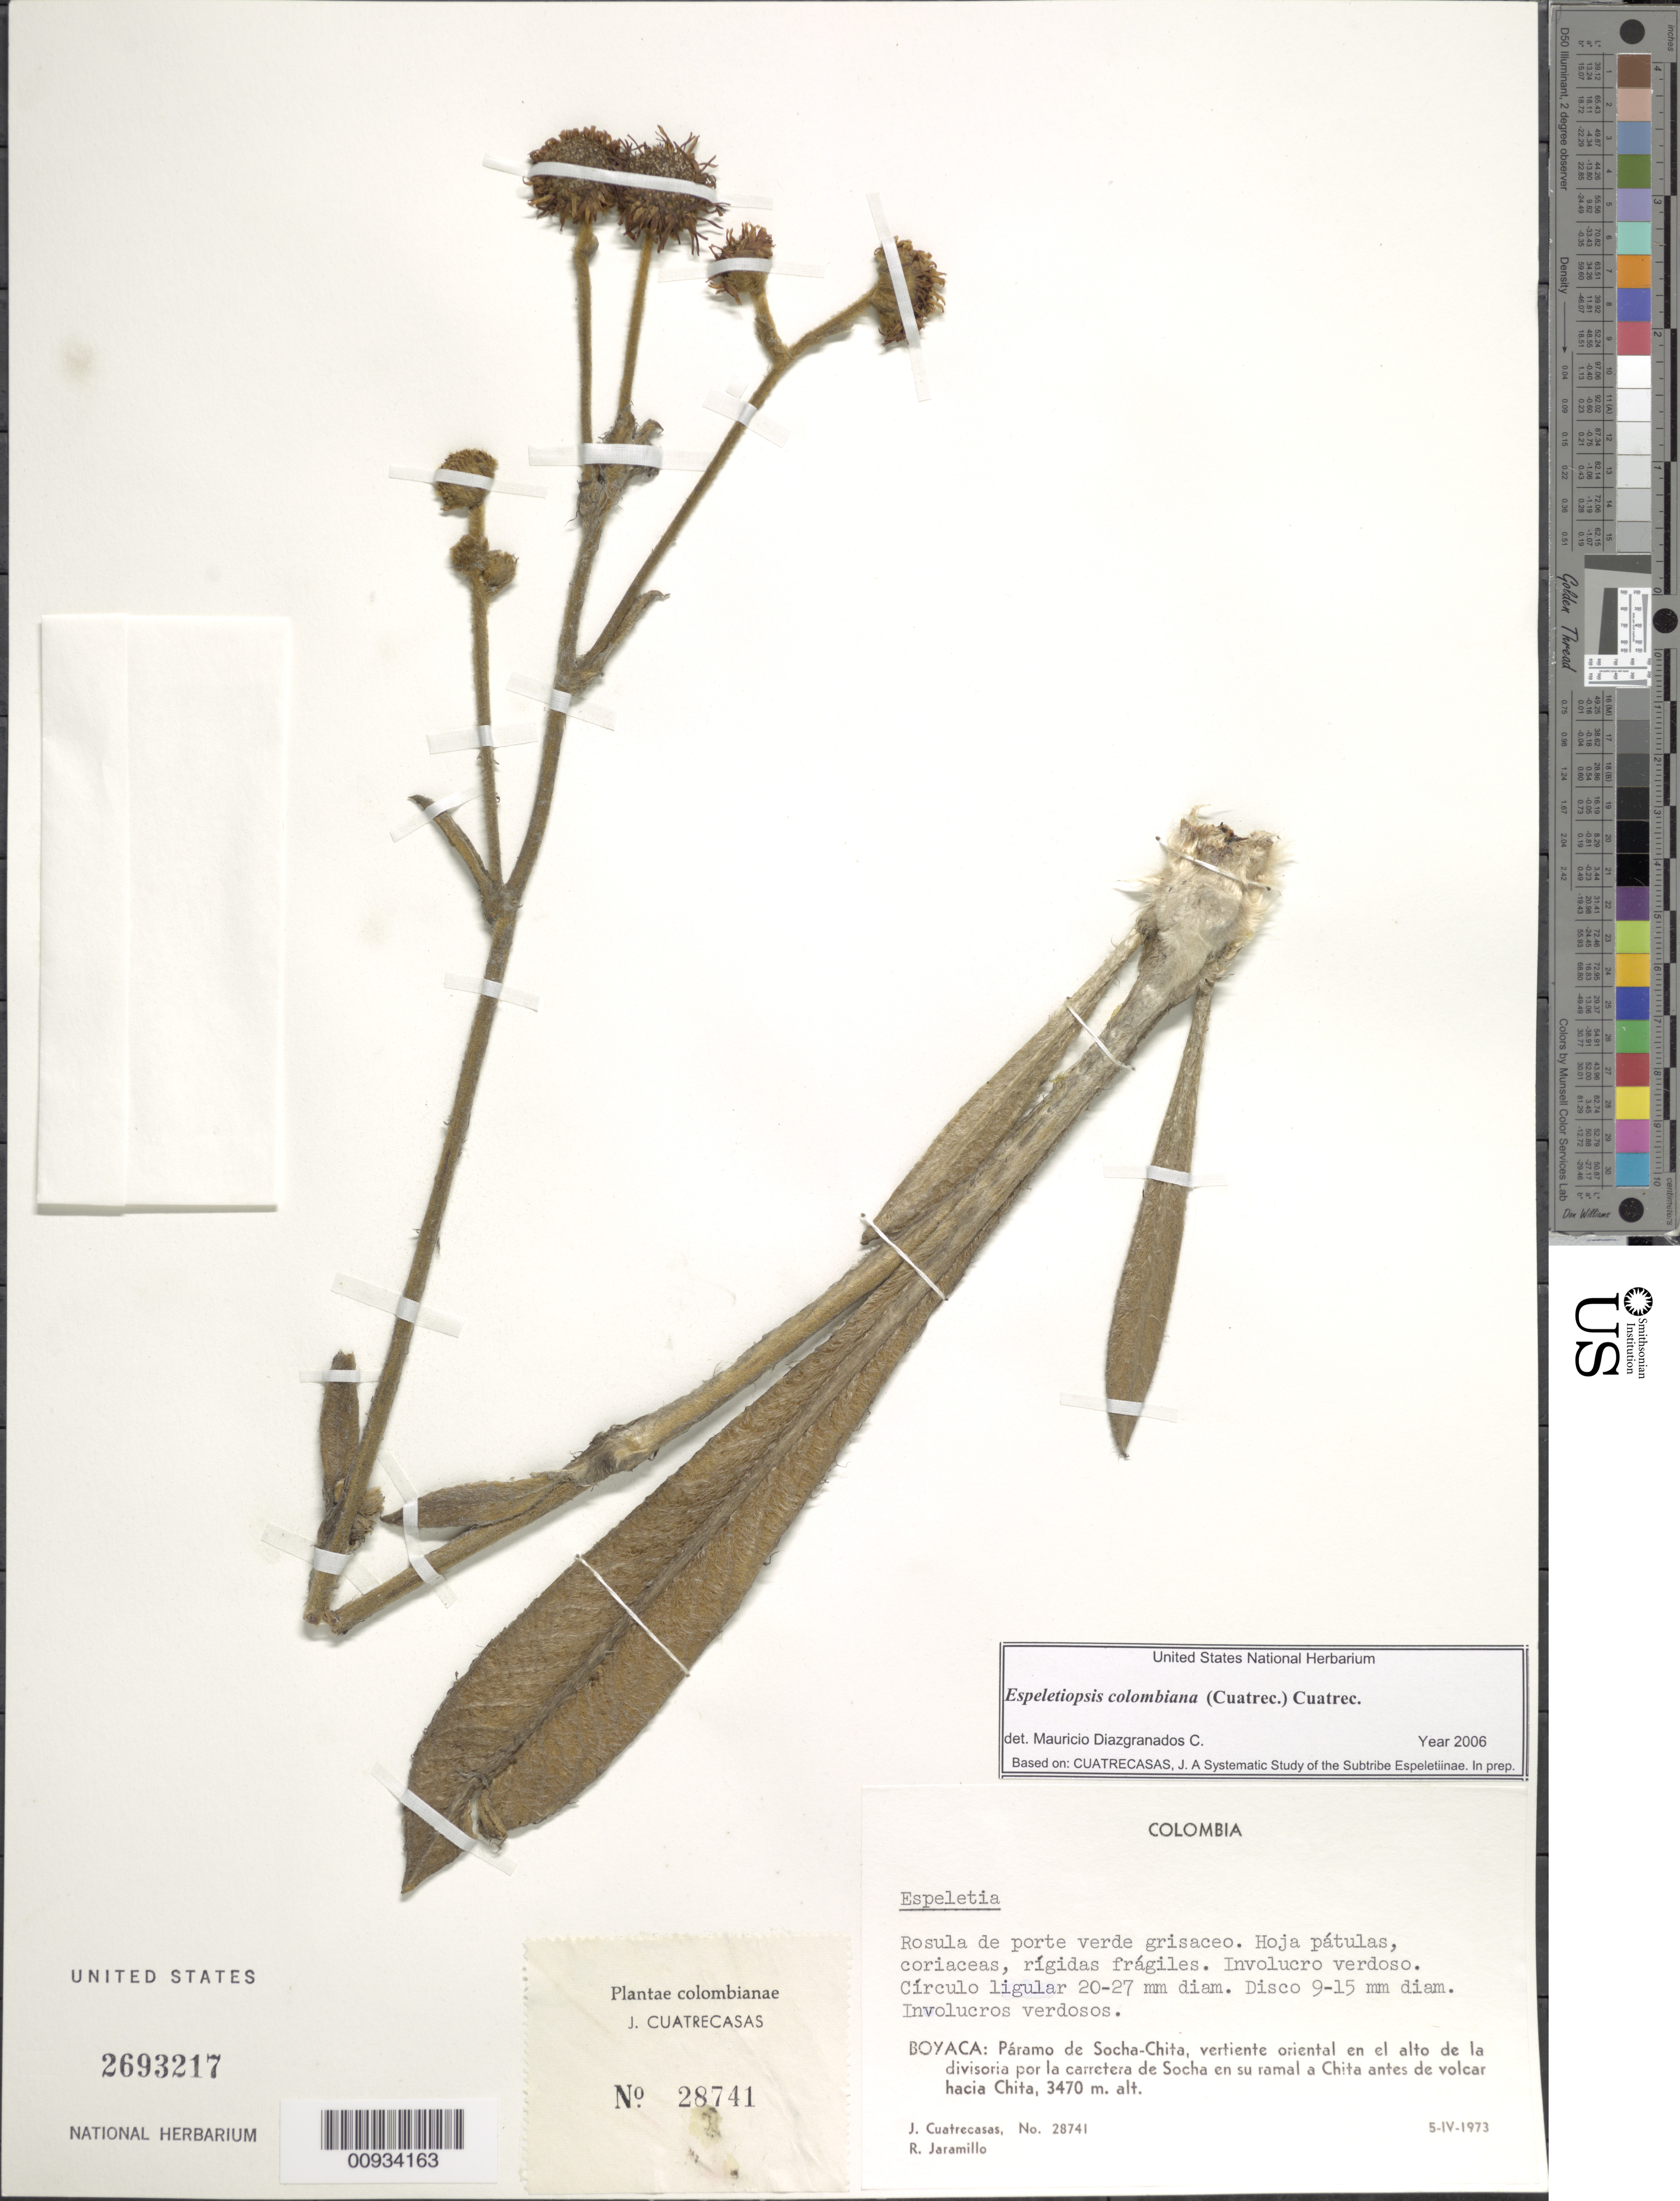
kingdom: Plantae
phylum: Tracheophyta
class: Magnoliopsida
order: Asterales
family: Asteraceae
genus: Espeletiopsis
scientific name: Espeletiopsis colombiana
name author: (Cuatrec.) Cuatrec.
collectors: J. Cuatrecasas & R. Jaramillo M.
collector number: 28741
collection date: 1973-04-05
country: Colombia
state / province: Boyacá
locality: Paramo de Socha-Chita, vertiente oriental en el alto de la divisorio por la carretera de Socha en su ramal a Chita antes de volcar hacia Chita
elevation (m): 3470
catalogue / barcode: US 2693217